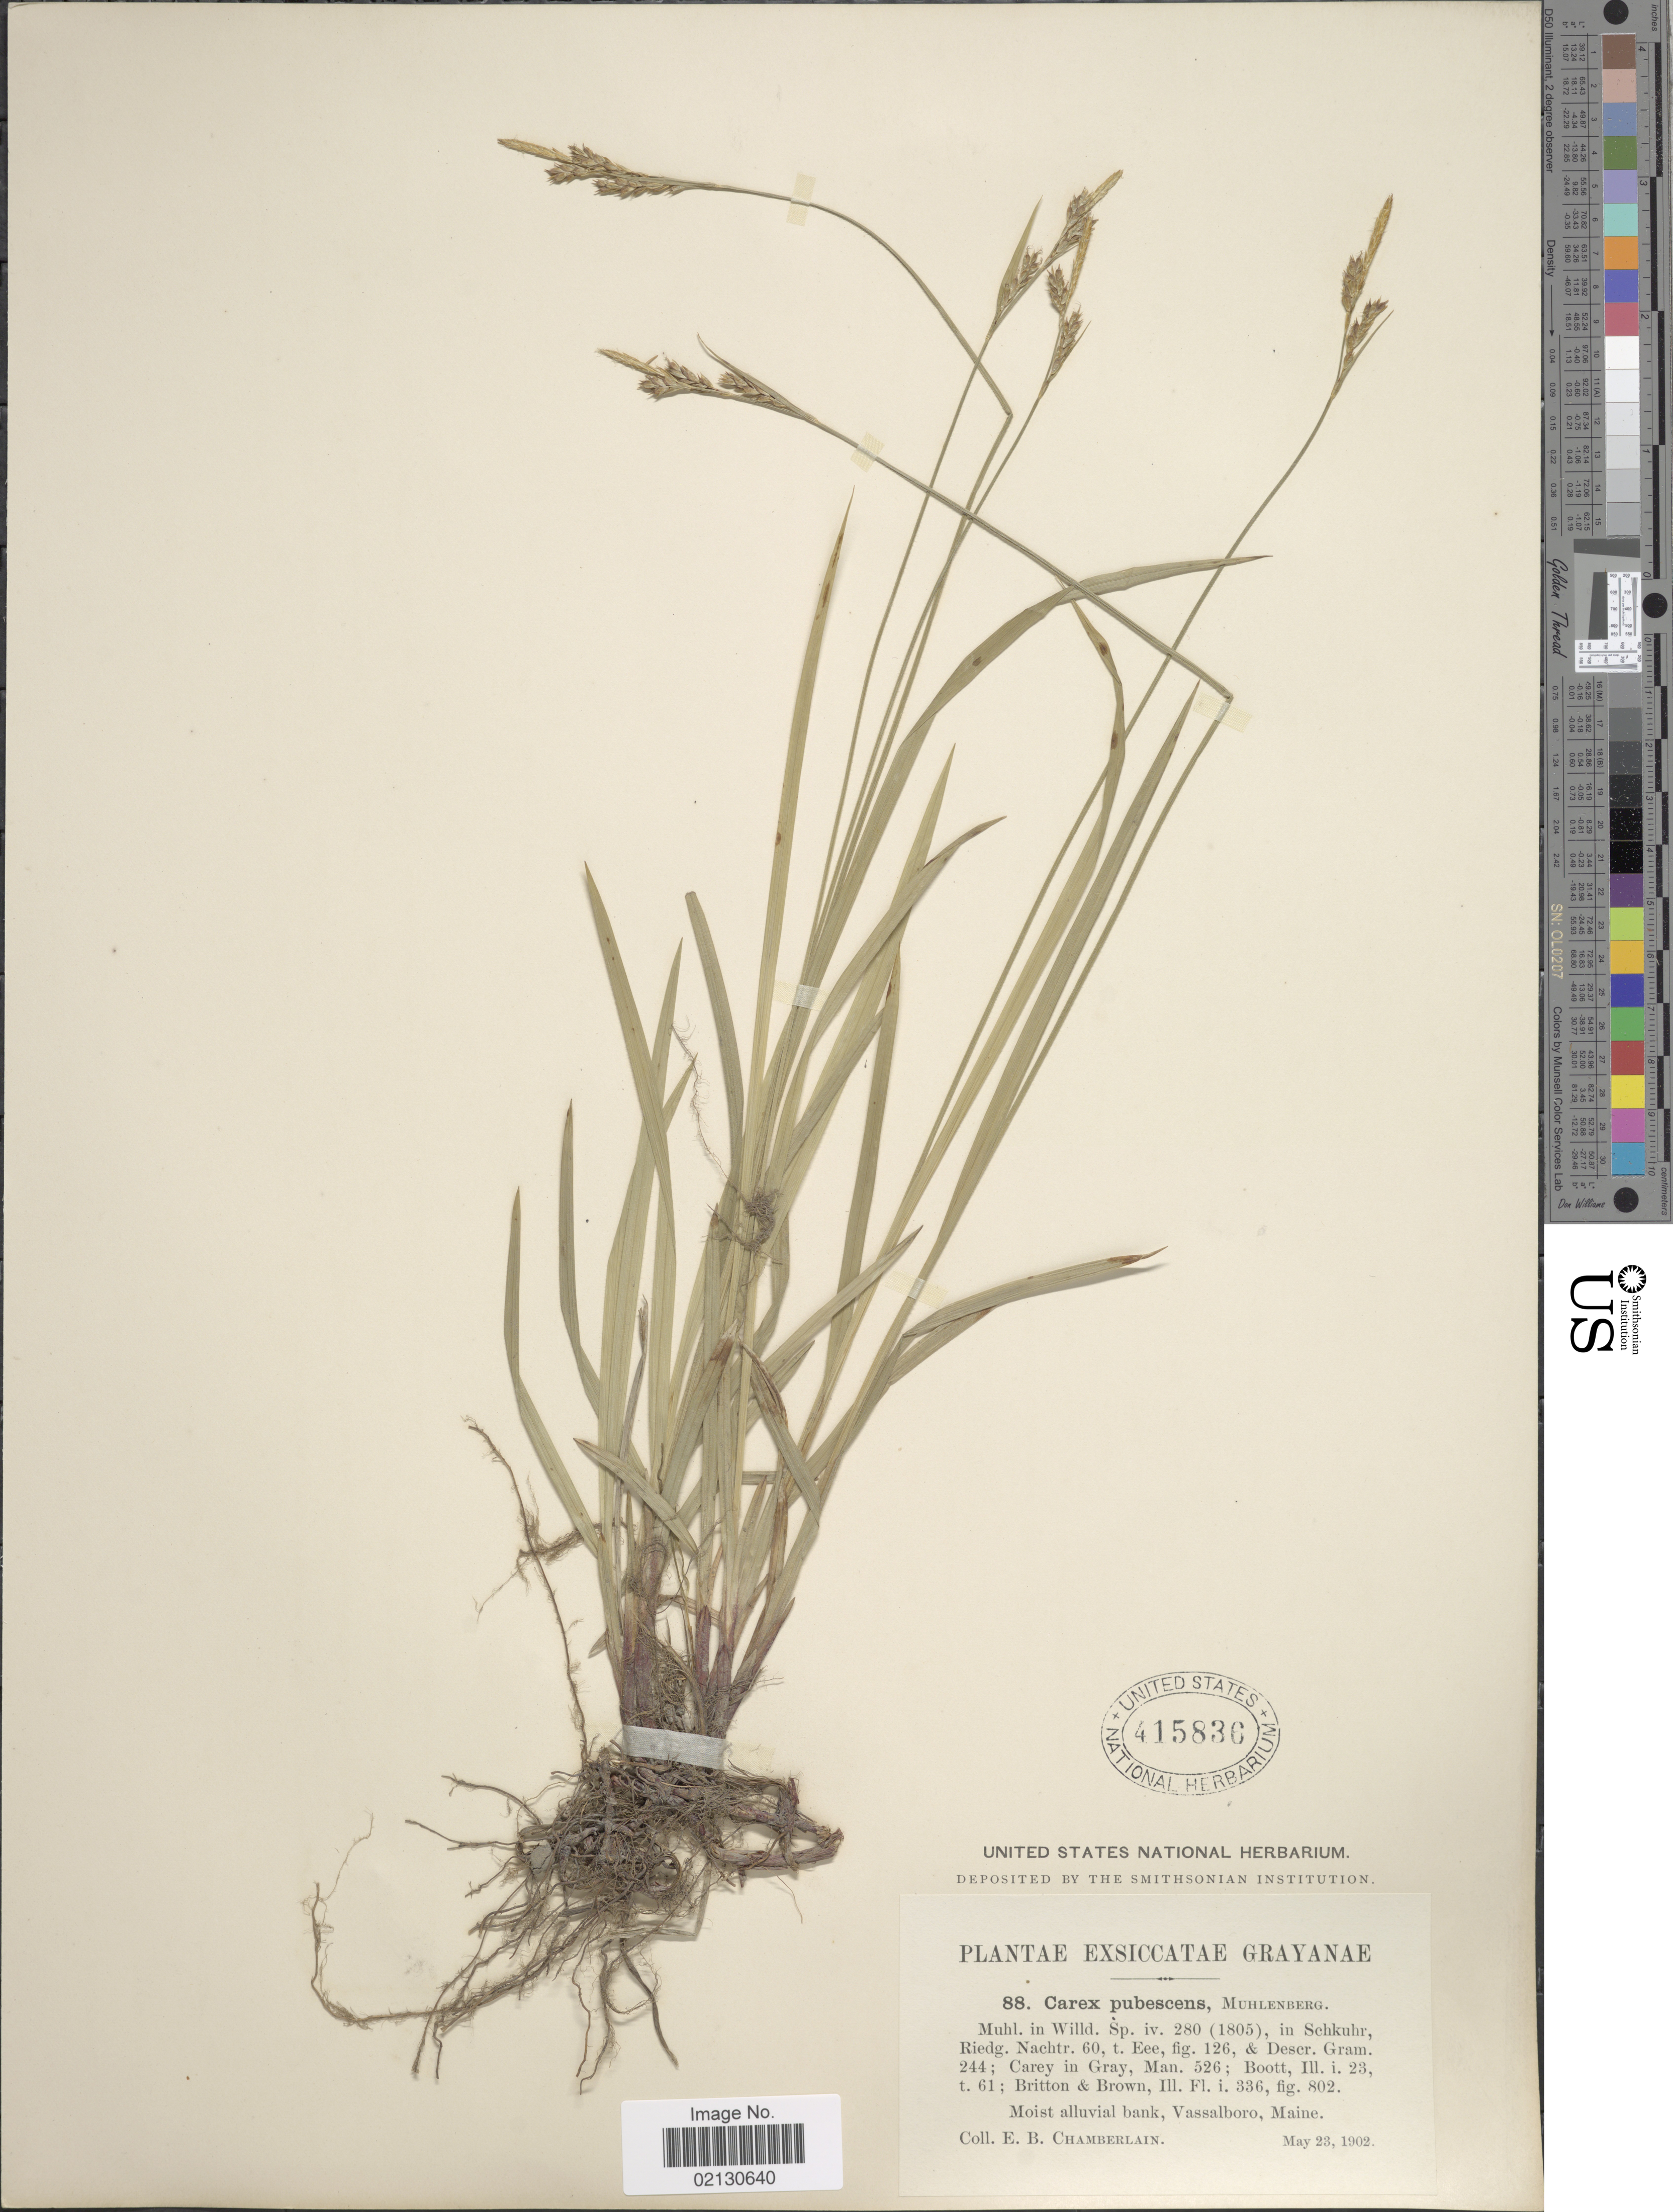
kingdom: Plantae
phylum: Tracheophyta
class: Liliopsida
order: Poales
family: Cyperaceae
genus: Carex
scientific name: Carex hirtifolia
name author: Mack.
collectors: E. Chamberlain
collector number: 88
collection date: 1902-05-23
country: United States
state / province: Maine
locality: Vassalboro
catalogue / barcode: US 415836